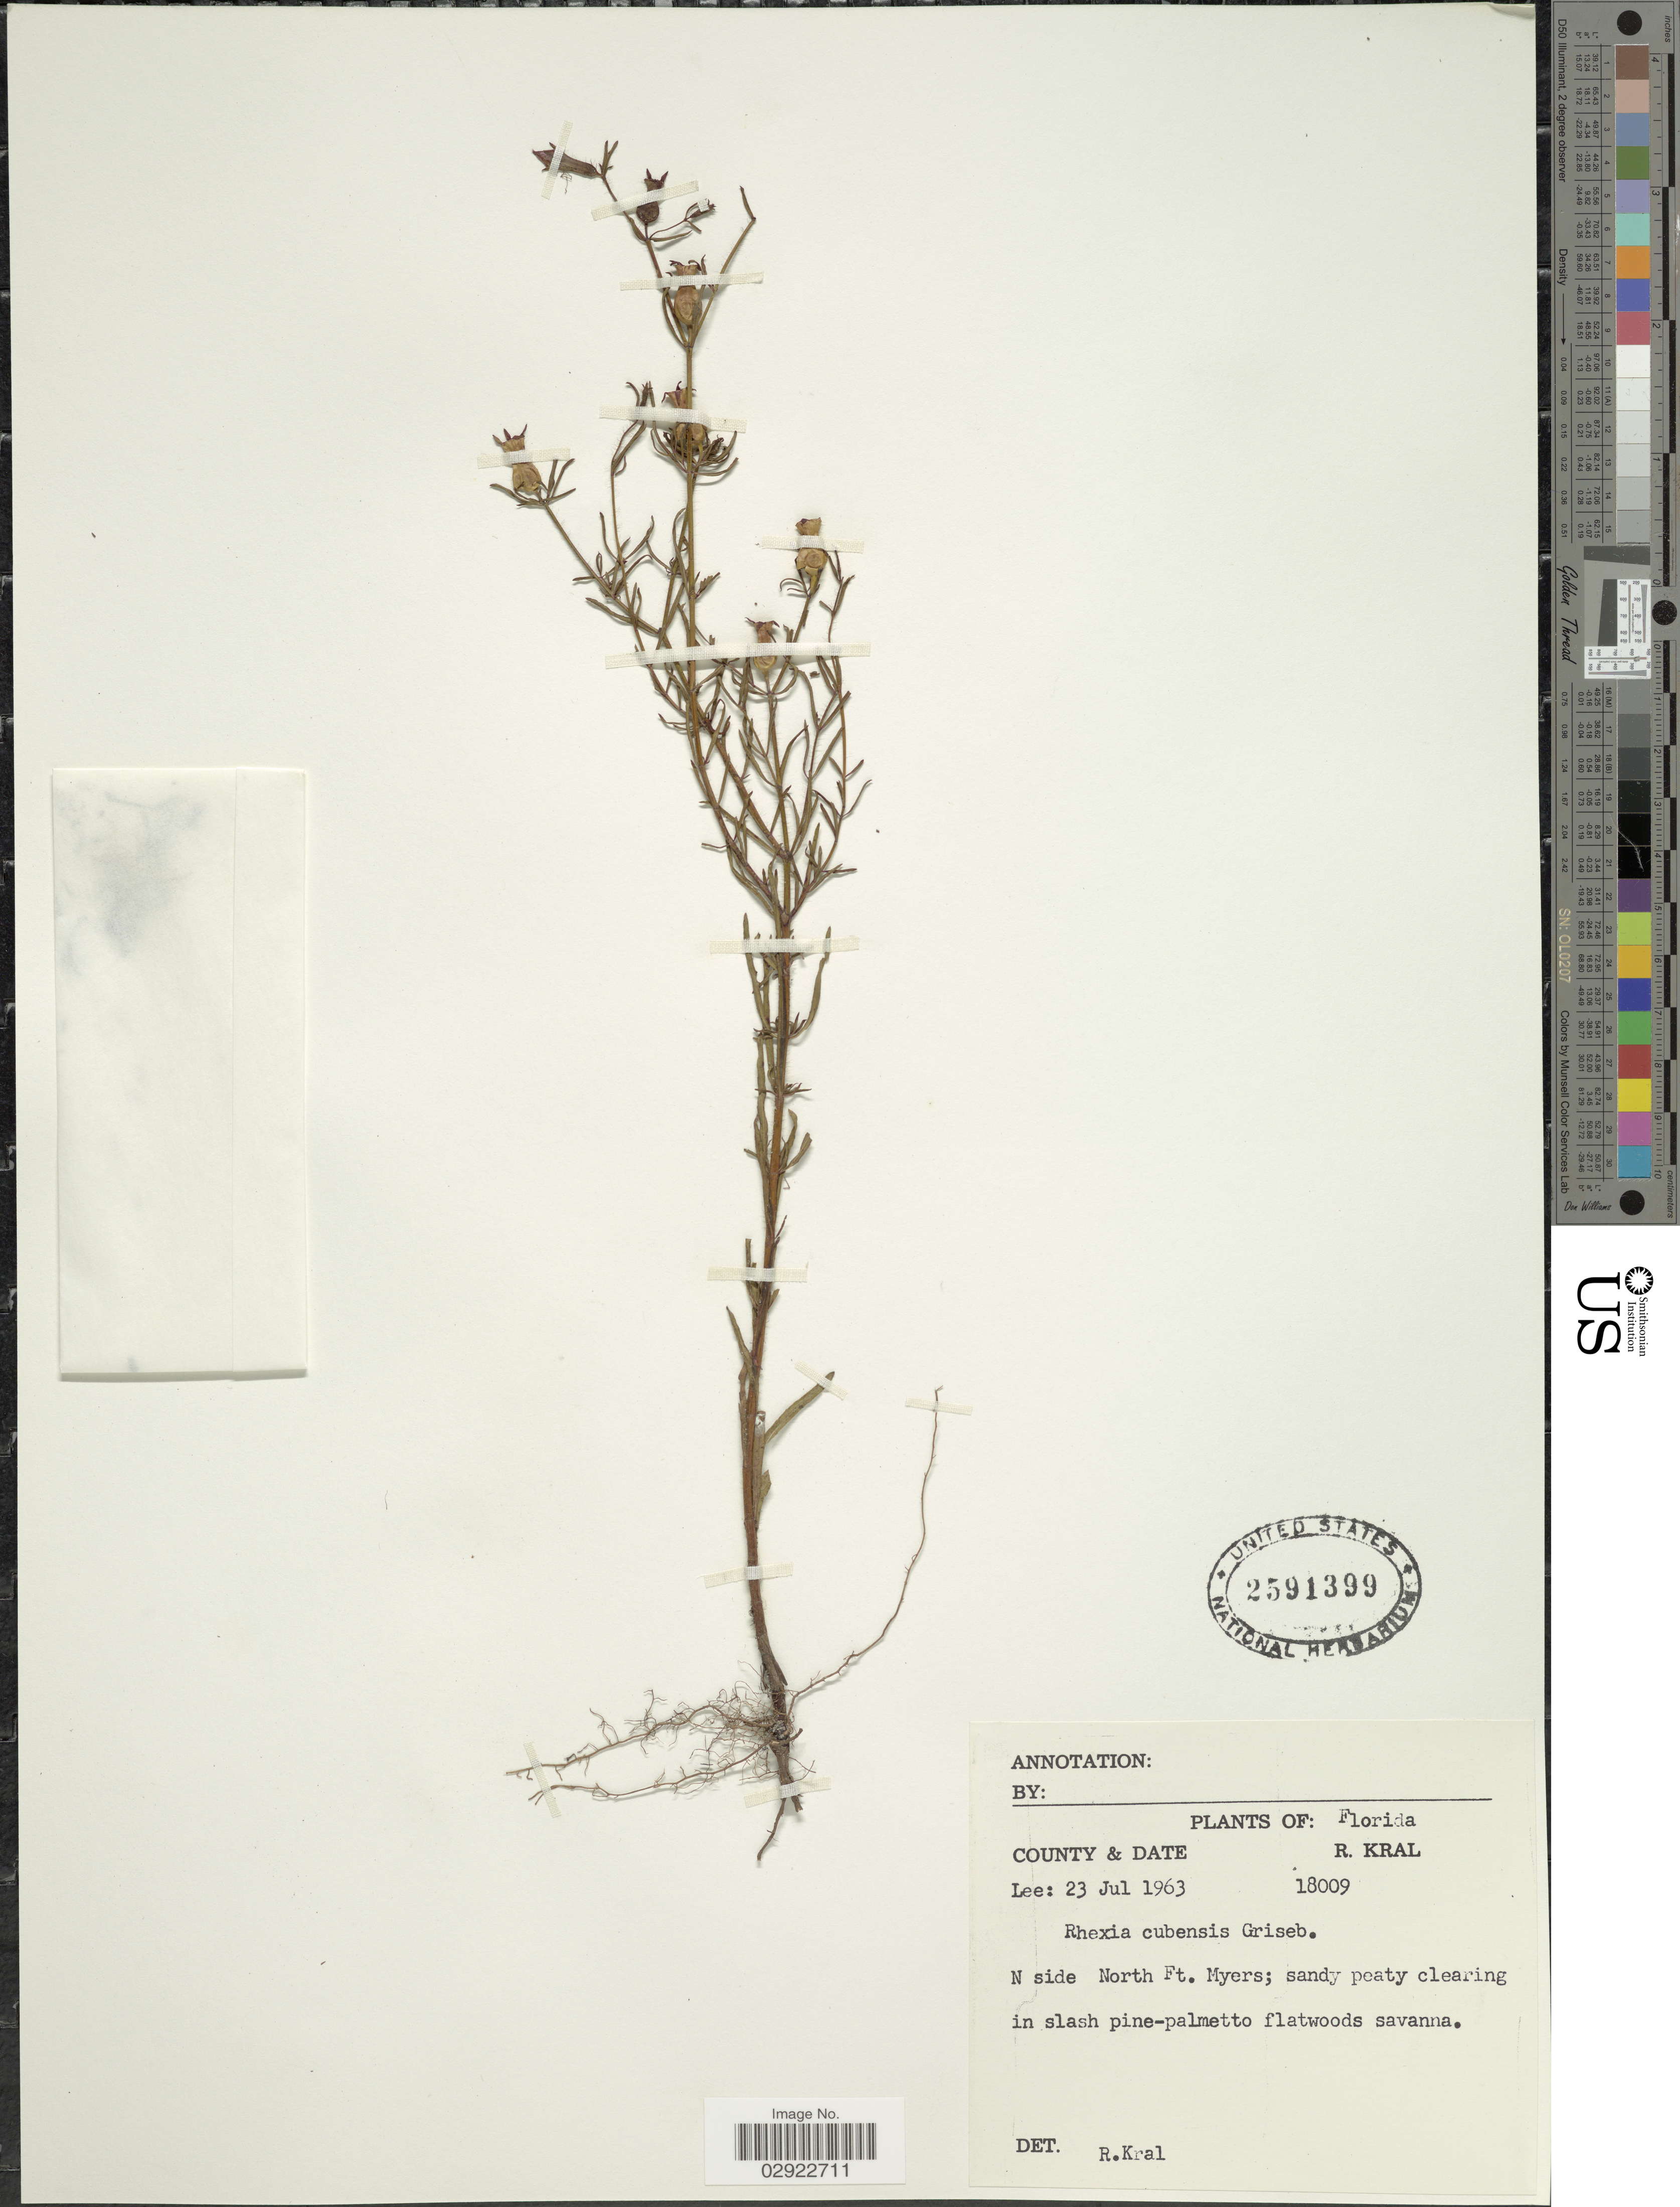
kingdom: Plantae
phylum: Tracheophyta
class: Magnoliopsida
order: Myrtales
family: Melastomataceae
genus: Rhexia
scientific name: Rhexia cubensis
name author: Griseb.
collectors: R. Kral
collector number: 18009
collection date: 1963-07-23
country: United States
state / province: Florida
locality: Lee County. N side North Ft. Myers.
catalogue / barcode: US 2591399